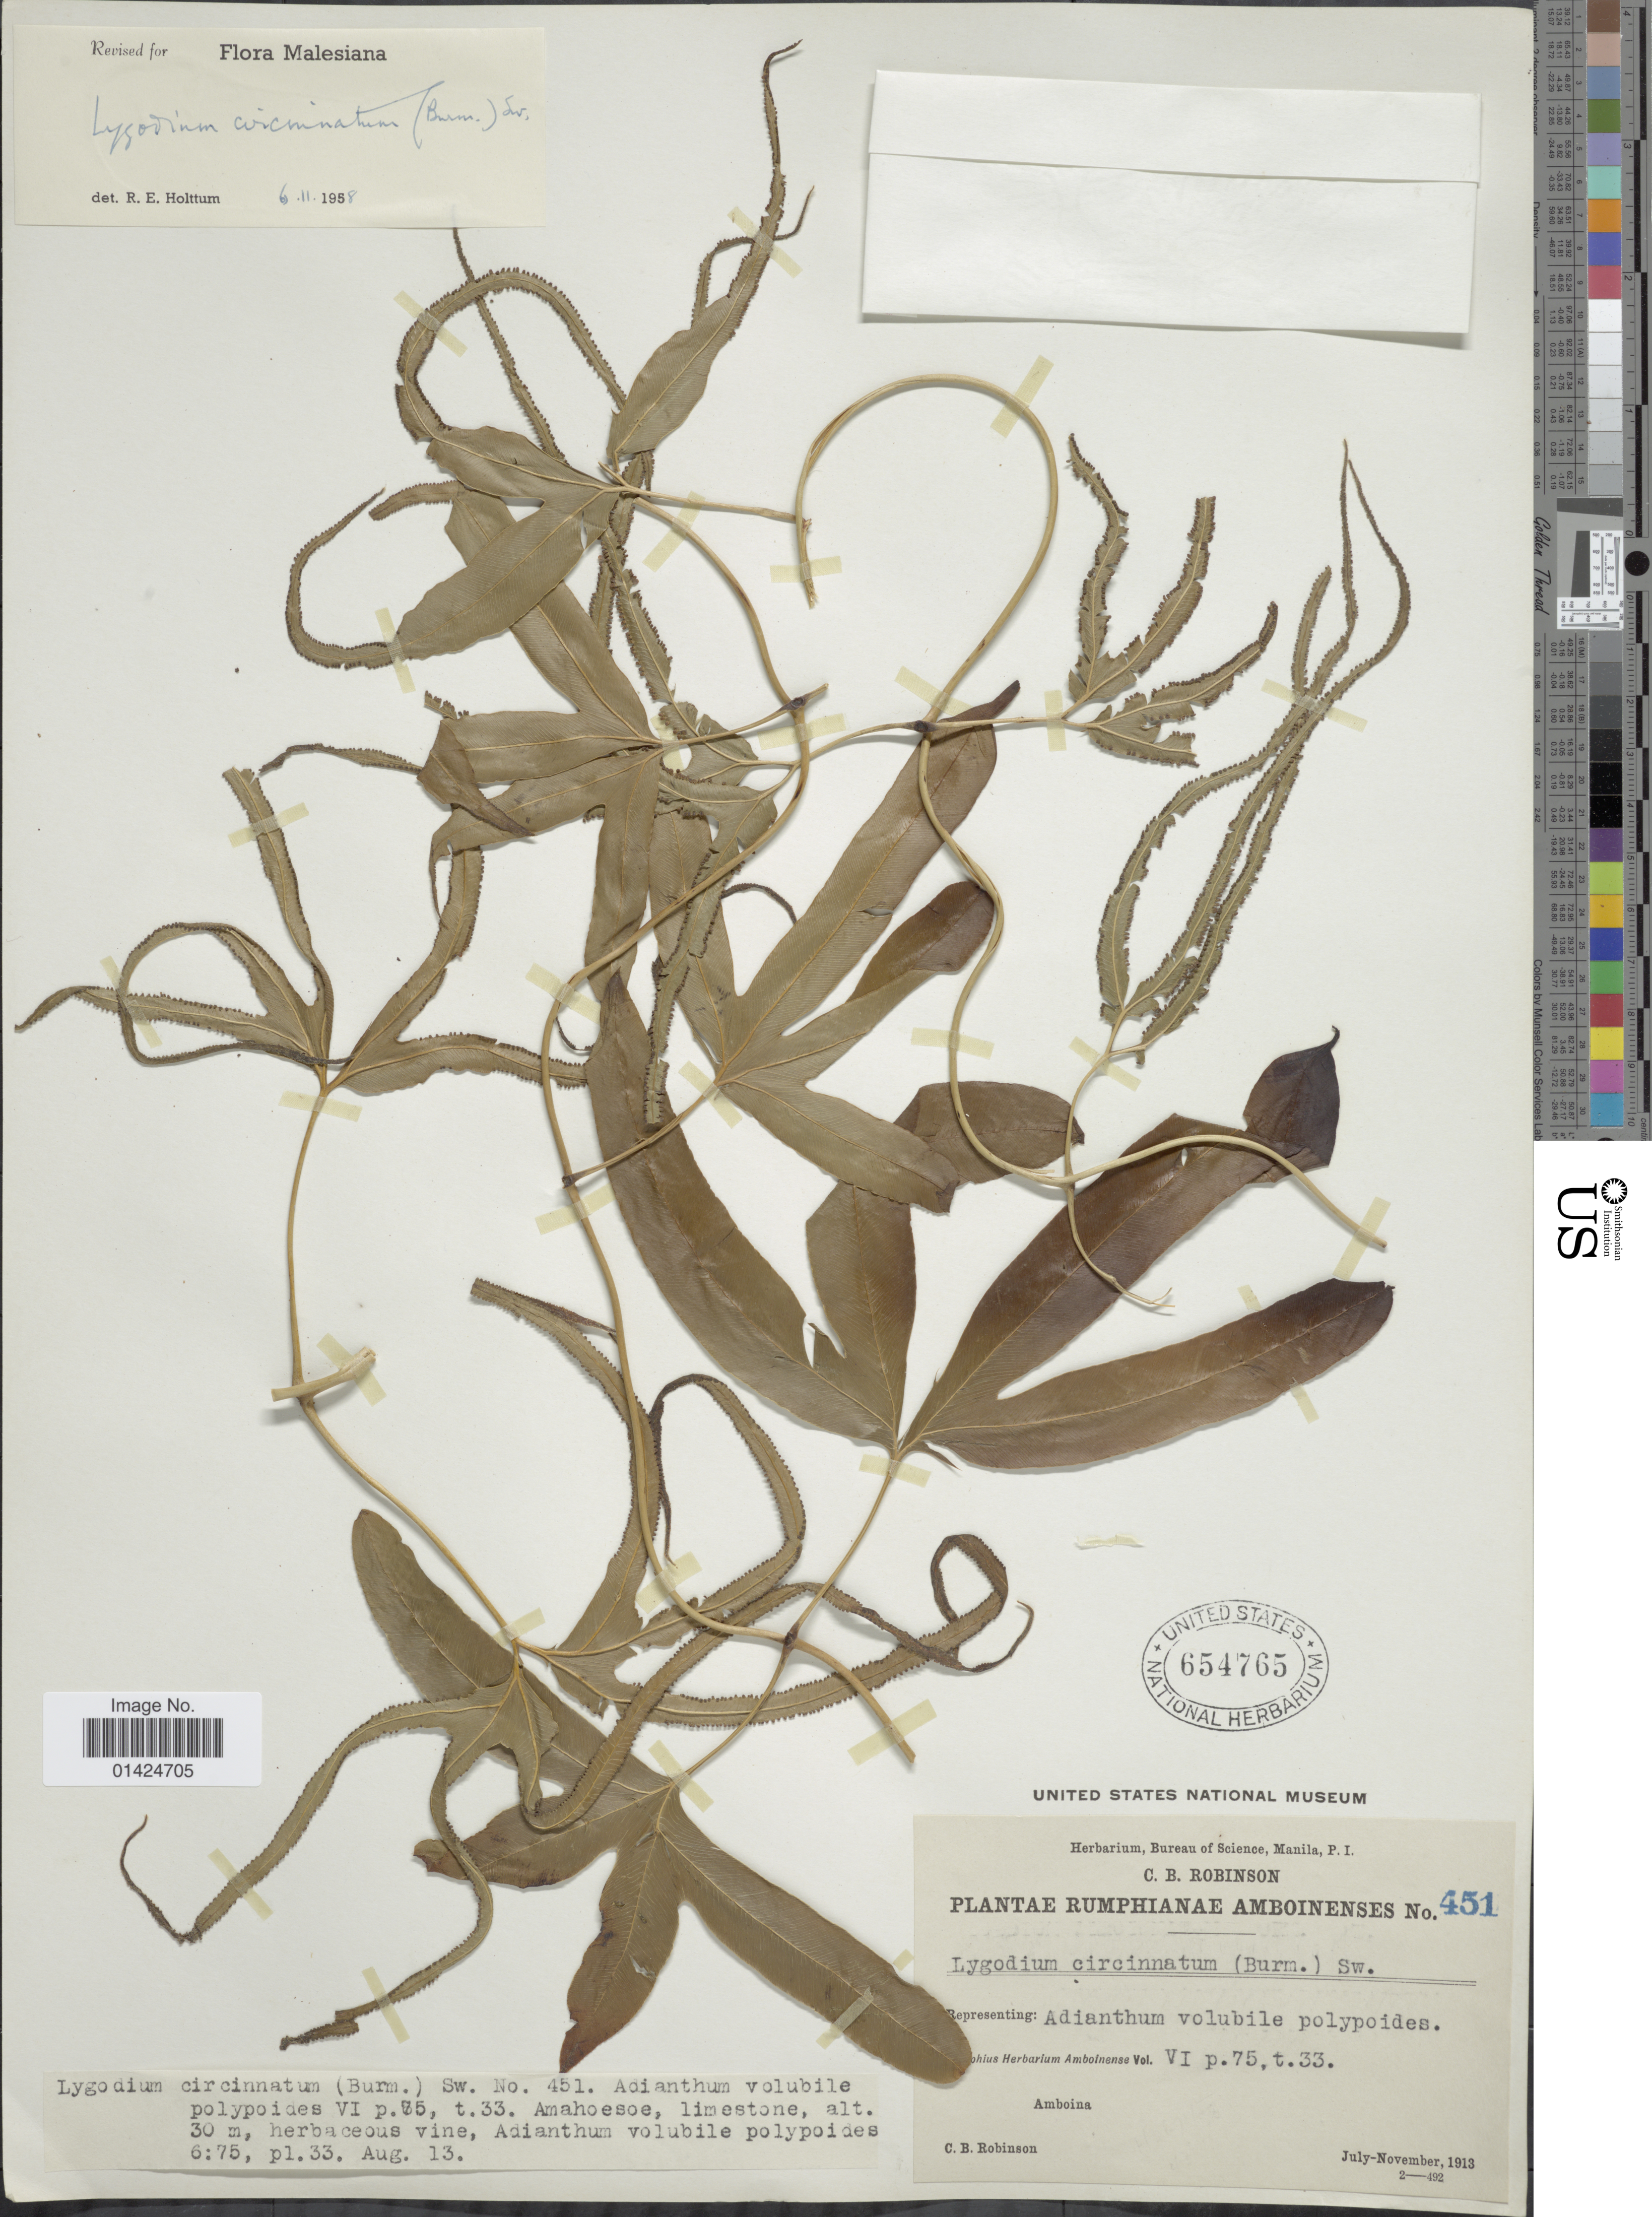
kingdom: Plantae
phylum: Tracheophyta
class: Polypodiopsida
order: Schizaeales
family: Lygodiaceae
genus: Lygodium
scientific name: Lygodium circinnatum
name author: (Burm. f.) Sw.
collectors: C. Robinson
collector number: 451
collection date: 1913-08/1913-11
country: Indonesia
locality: Rumphianae Amboinenses. Amboina.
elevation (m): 30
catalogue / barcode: US 654765